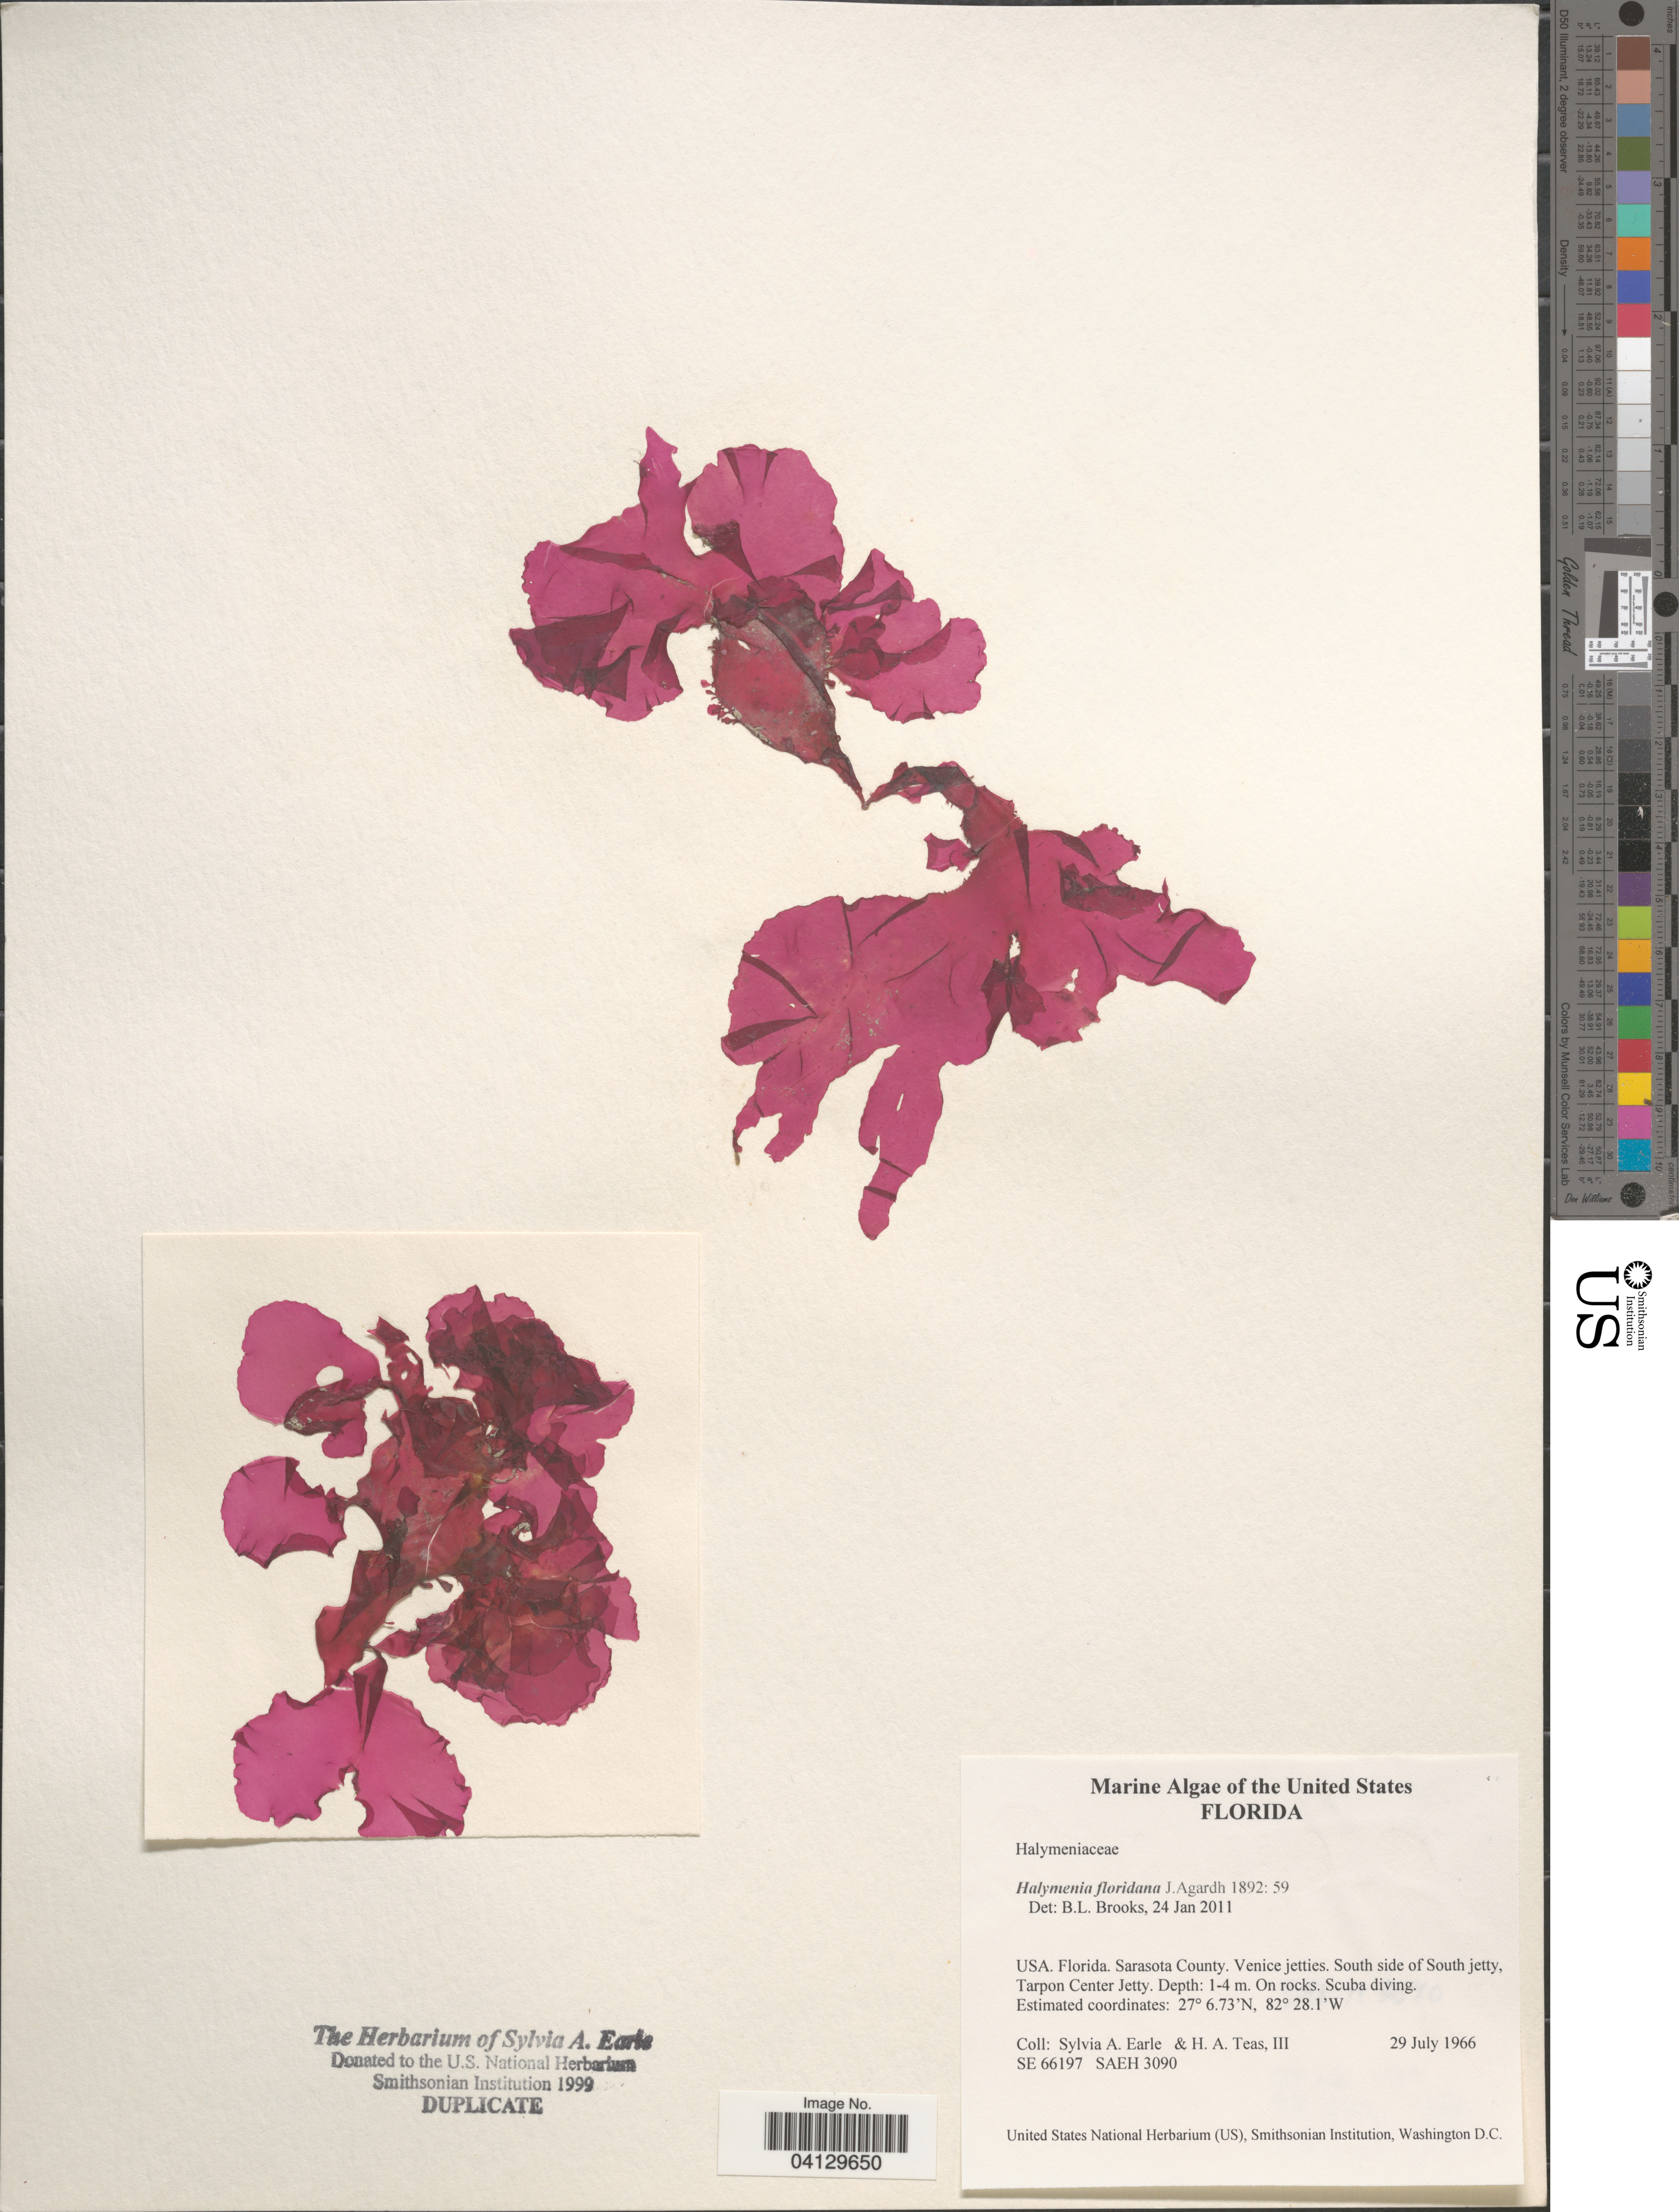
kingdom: Plantae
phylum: Rhodophyta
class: Florideophyceae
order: Halymeniales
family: Halymeniaceae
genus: Halymenia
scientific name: Halymenia floridana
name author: J. Agardh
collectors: S. A. Earle & H. Teas III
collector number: SE66197/SAEH3090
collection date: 1966-07-29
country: United States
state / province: Florida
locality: Sarasota County. Venice jetties. South side of South jetty, Tarpon Center Jetty.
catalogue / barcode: US 328646